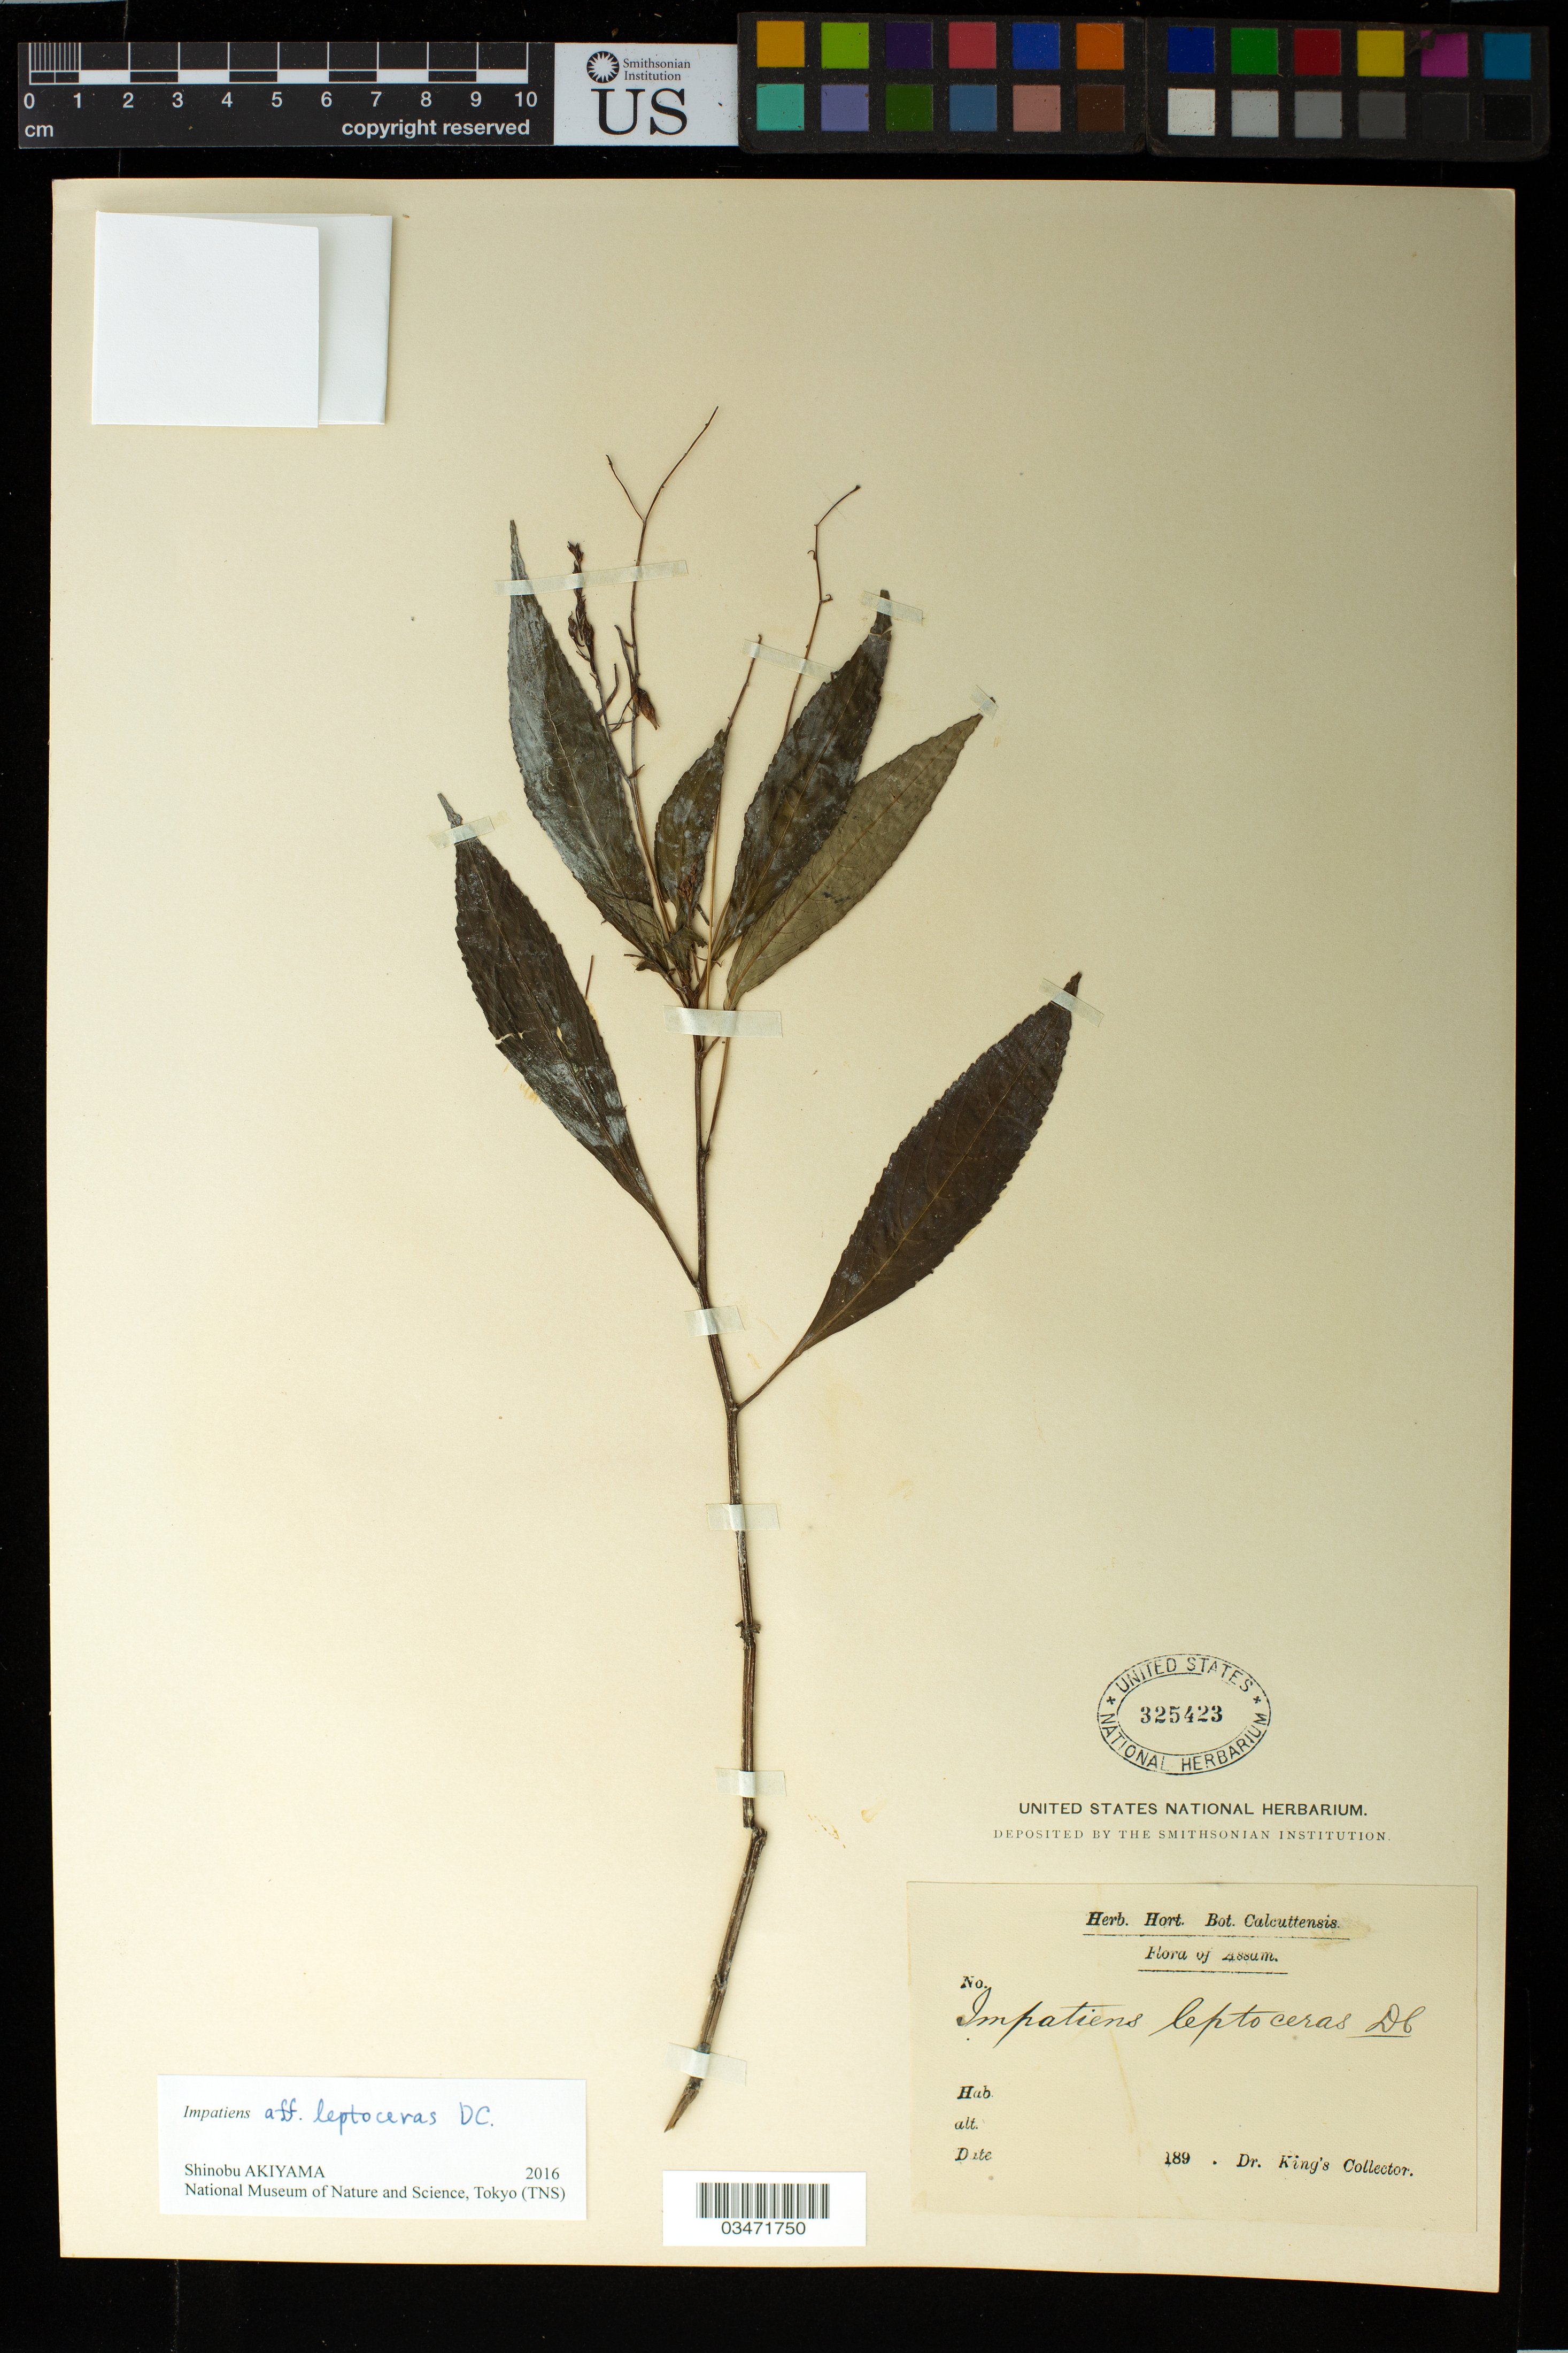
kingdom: Plantae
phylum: Tracheophyta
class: Magnoliopsida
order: Ericales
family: Balsaminaceae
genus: Impatiens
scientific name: Impatiens leptoceras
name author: DC.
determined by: Akiyama, Shinobu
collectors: Dr. King's collector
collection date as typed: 18--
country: India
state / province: Assam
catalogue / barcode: US 325423